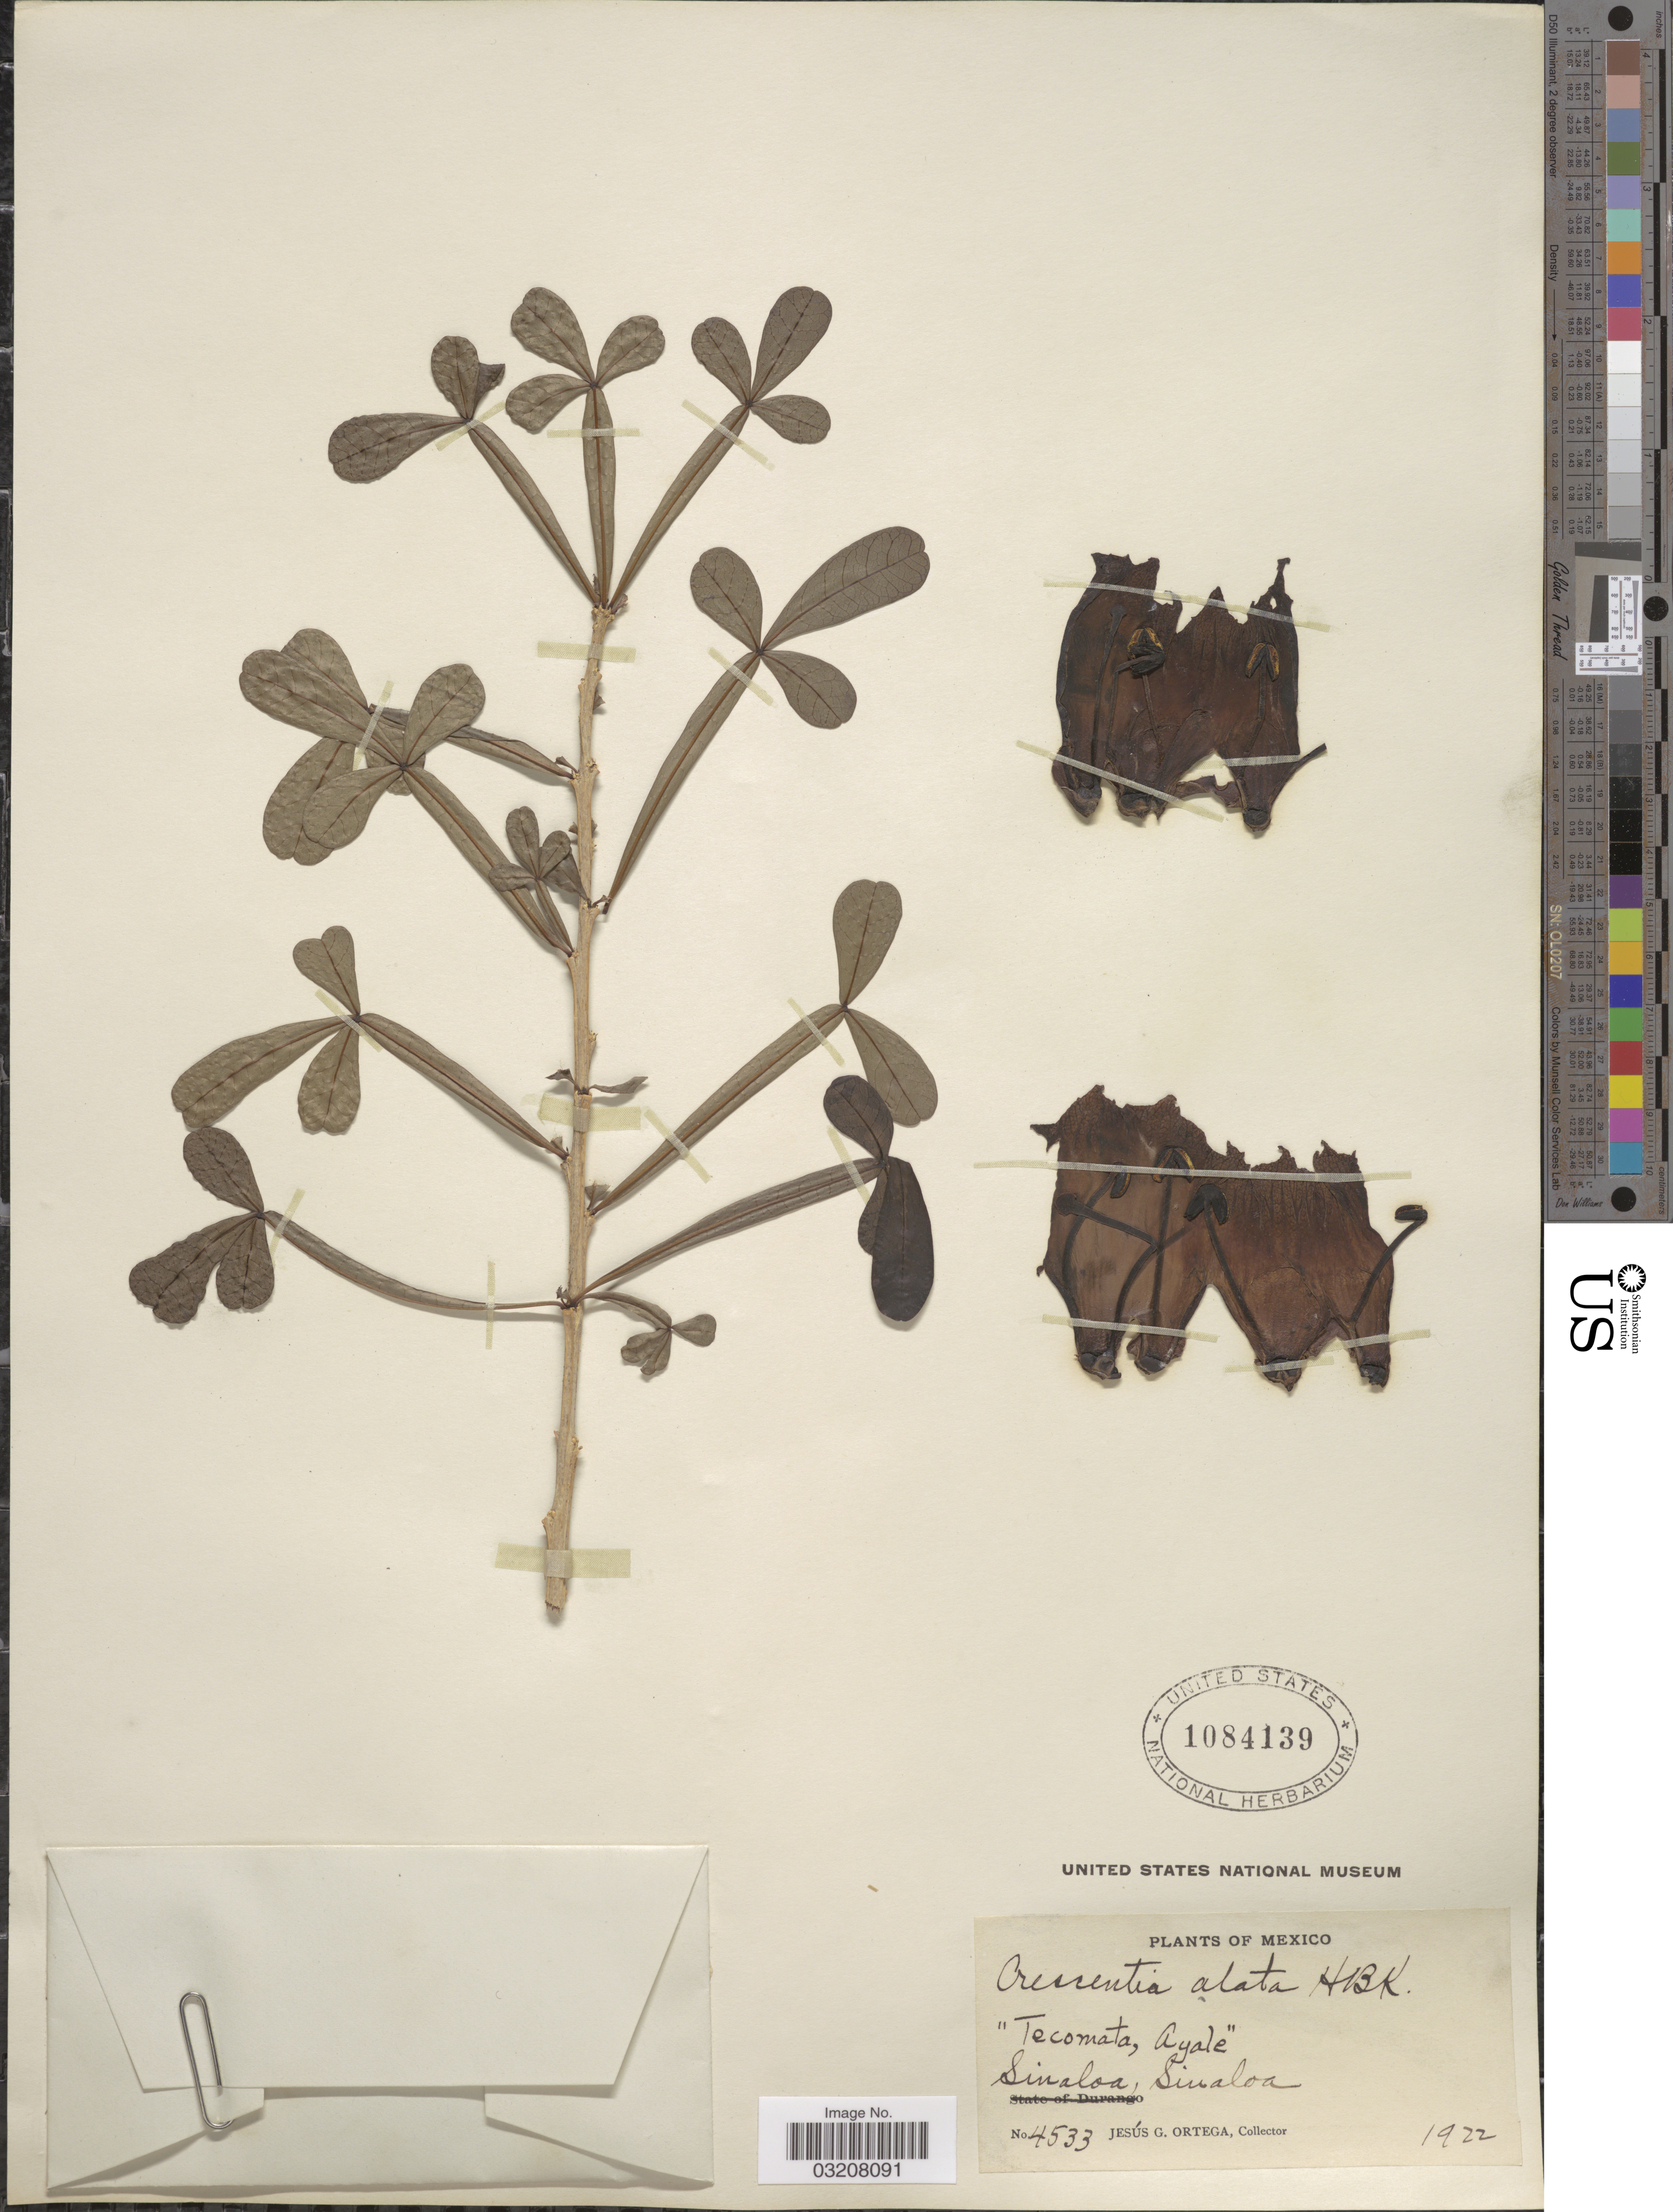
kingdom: Plantae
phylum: Tracheophyta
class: Magnoliopsida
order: Lamiales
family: Bignoniaceae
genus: Crescentia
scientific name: Crescentia alata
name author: Kunth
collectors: J. Ortega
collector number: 4533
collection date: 1922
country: Mexico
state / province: Sinaloa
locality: Sinaloa.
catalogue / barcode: US 1084139